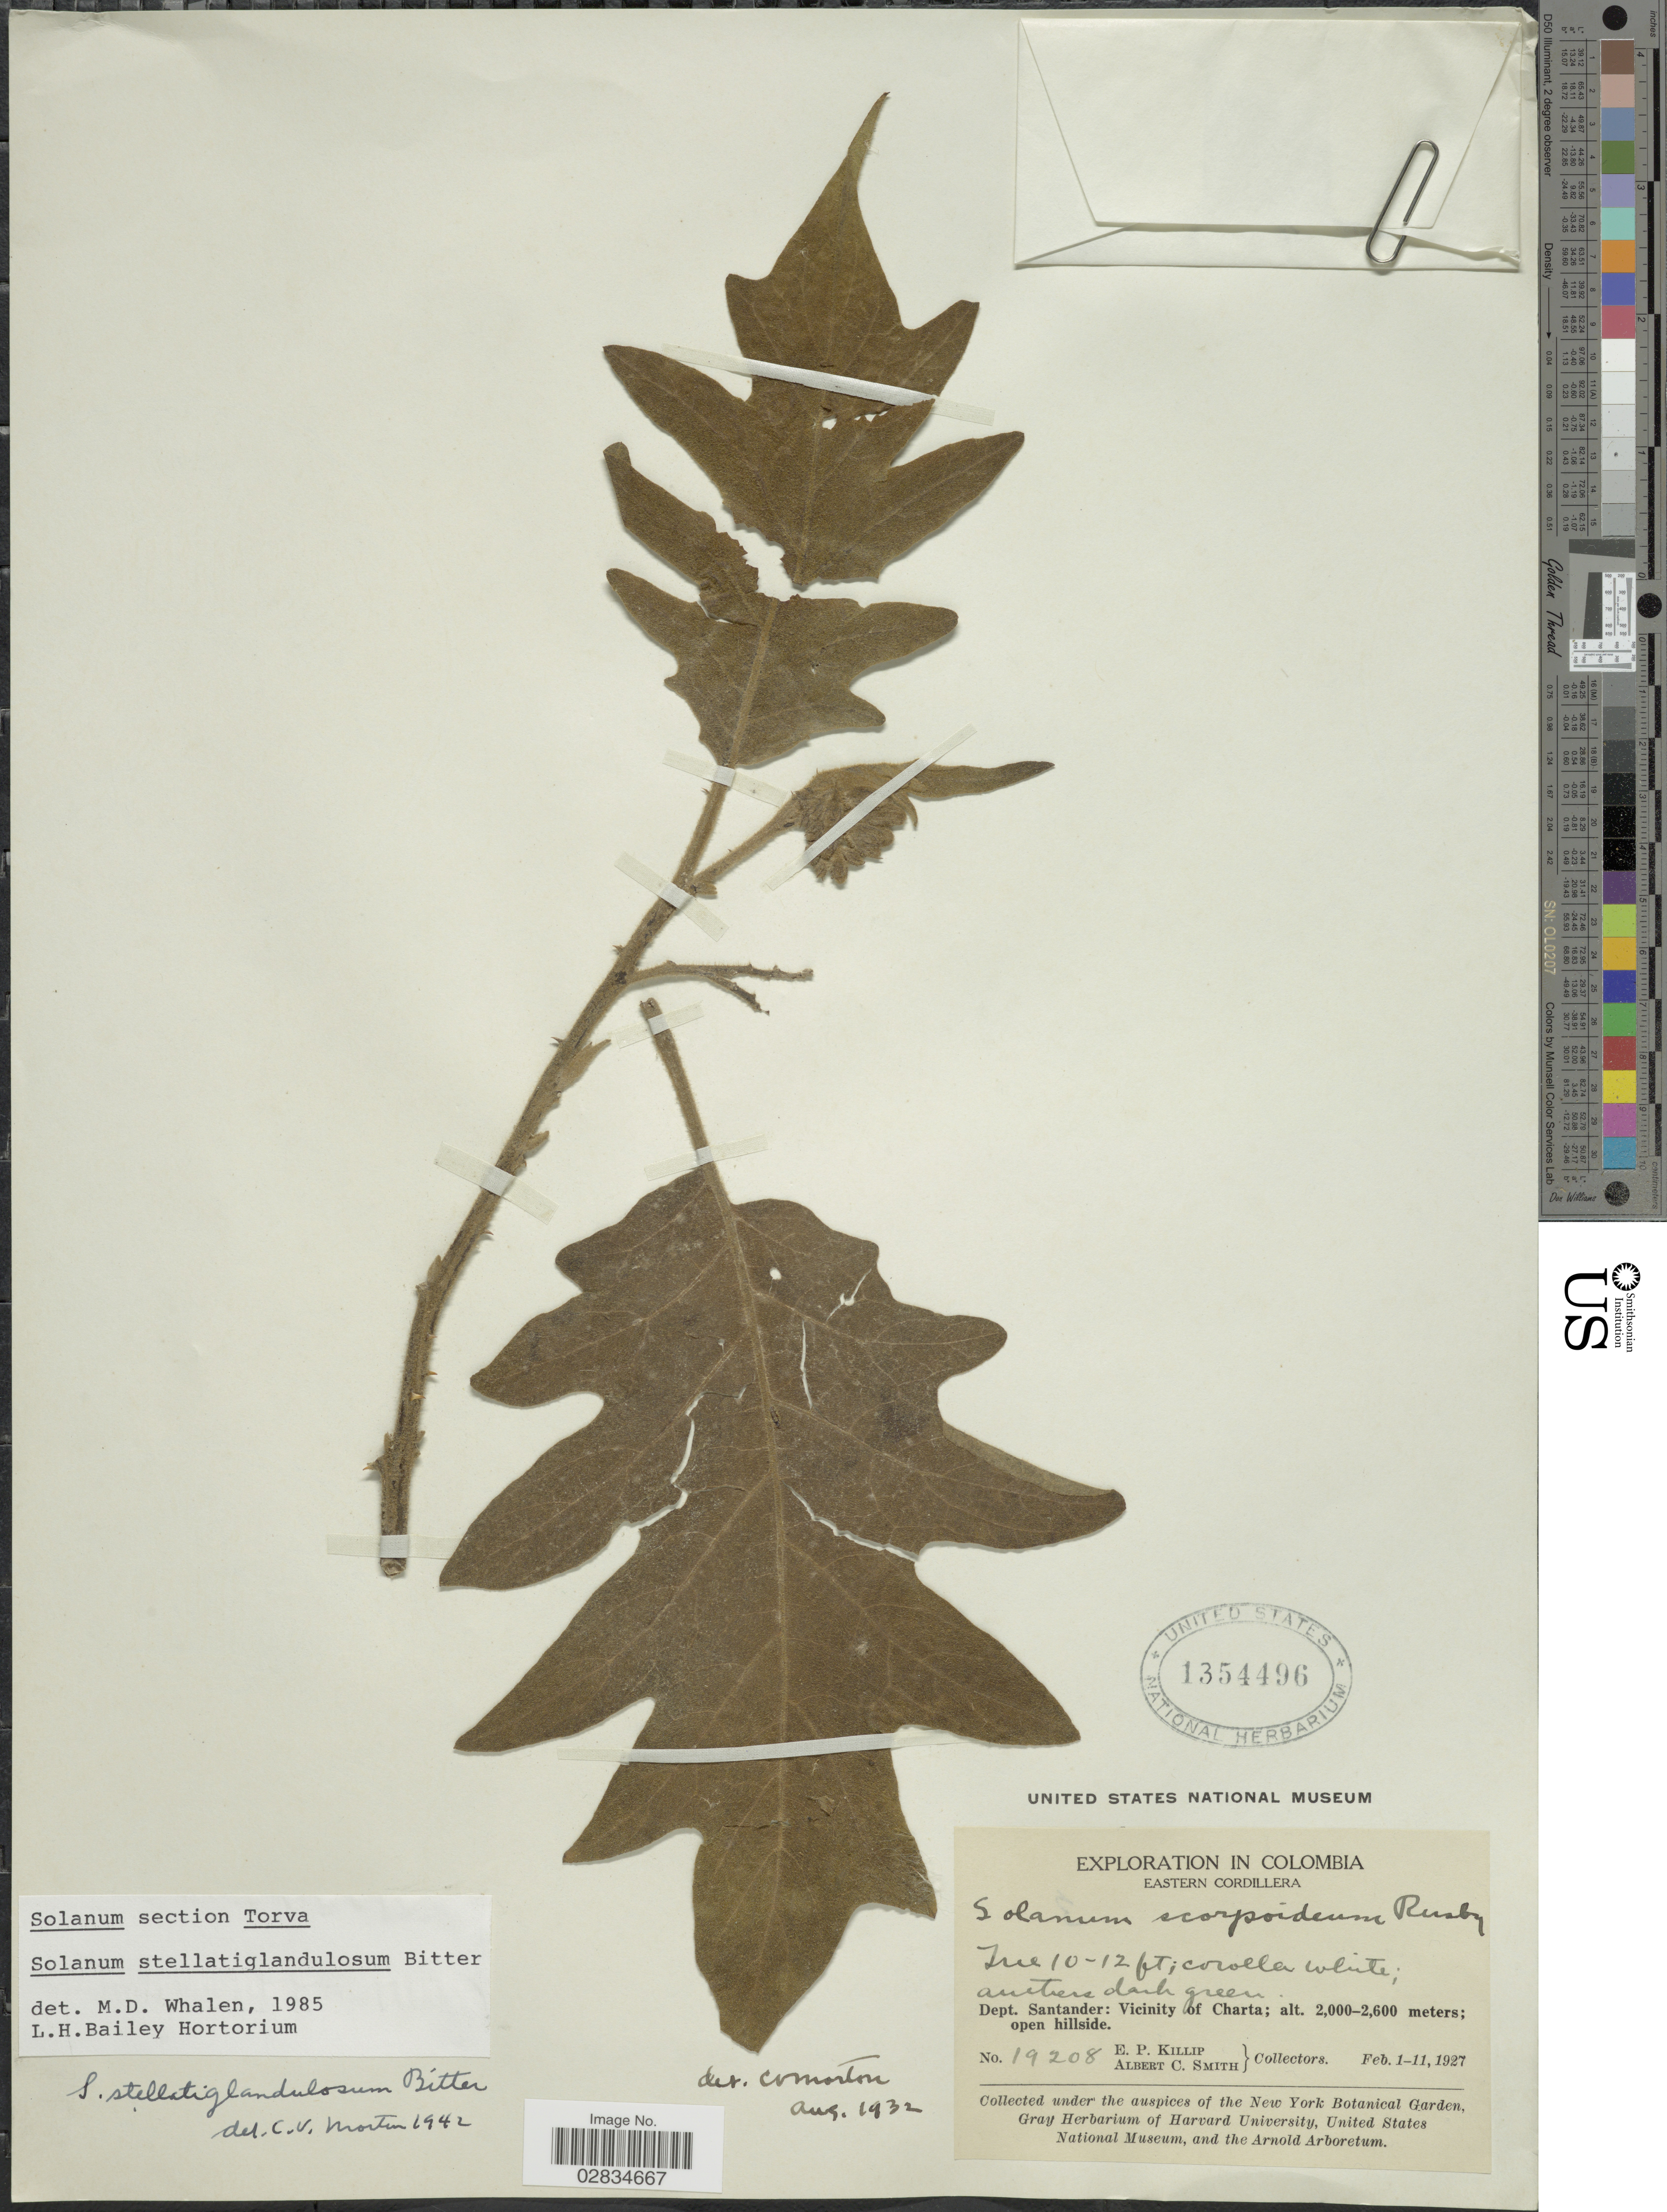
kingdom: Plantae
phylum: Tracheophyta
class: Magnoliopsida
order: Solanales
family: Solanaceae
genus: Solanum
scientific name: Solanum stellatiglandulosum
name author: Bitter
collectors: E. P. Killip & A. C. Smith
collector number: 19208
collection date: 1927-02-01/1927-02-11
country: Colombia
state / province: Santander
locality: Eastern Cordillera, Dept. Santander: Vicinity of Charta.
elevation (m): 2000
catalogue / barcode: US 1354496